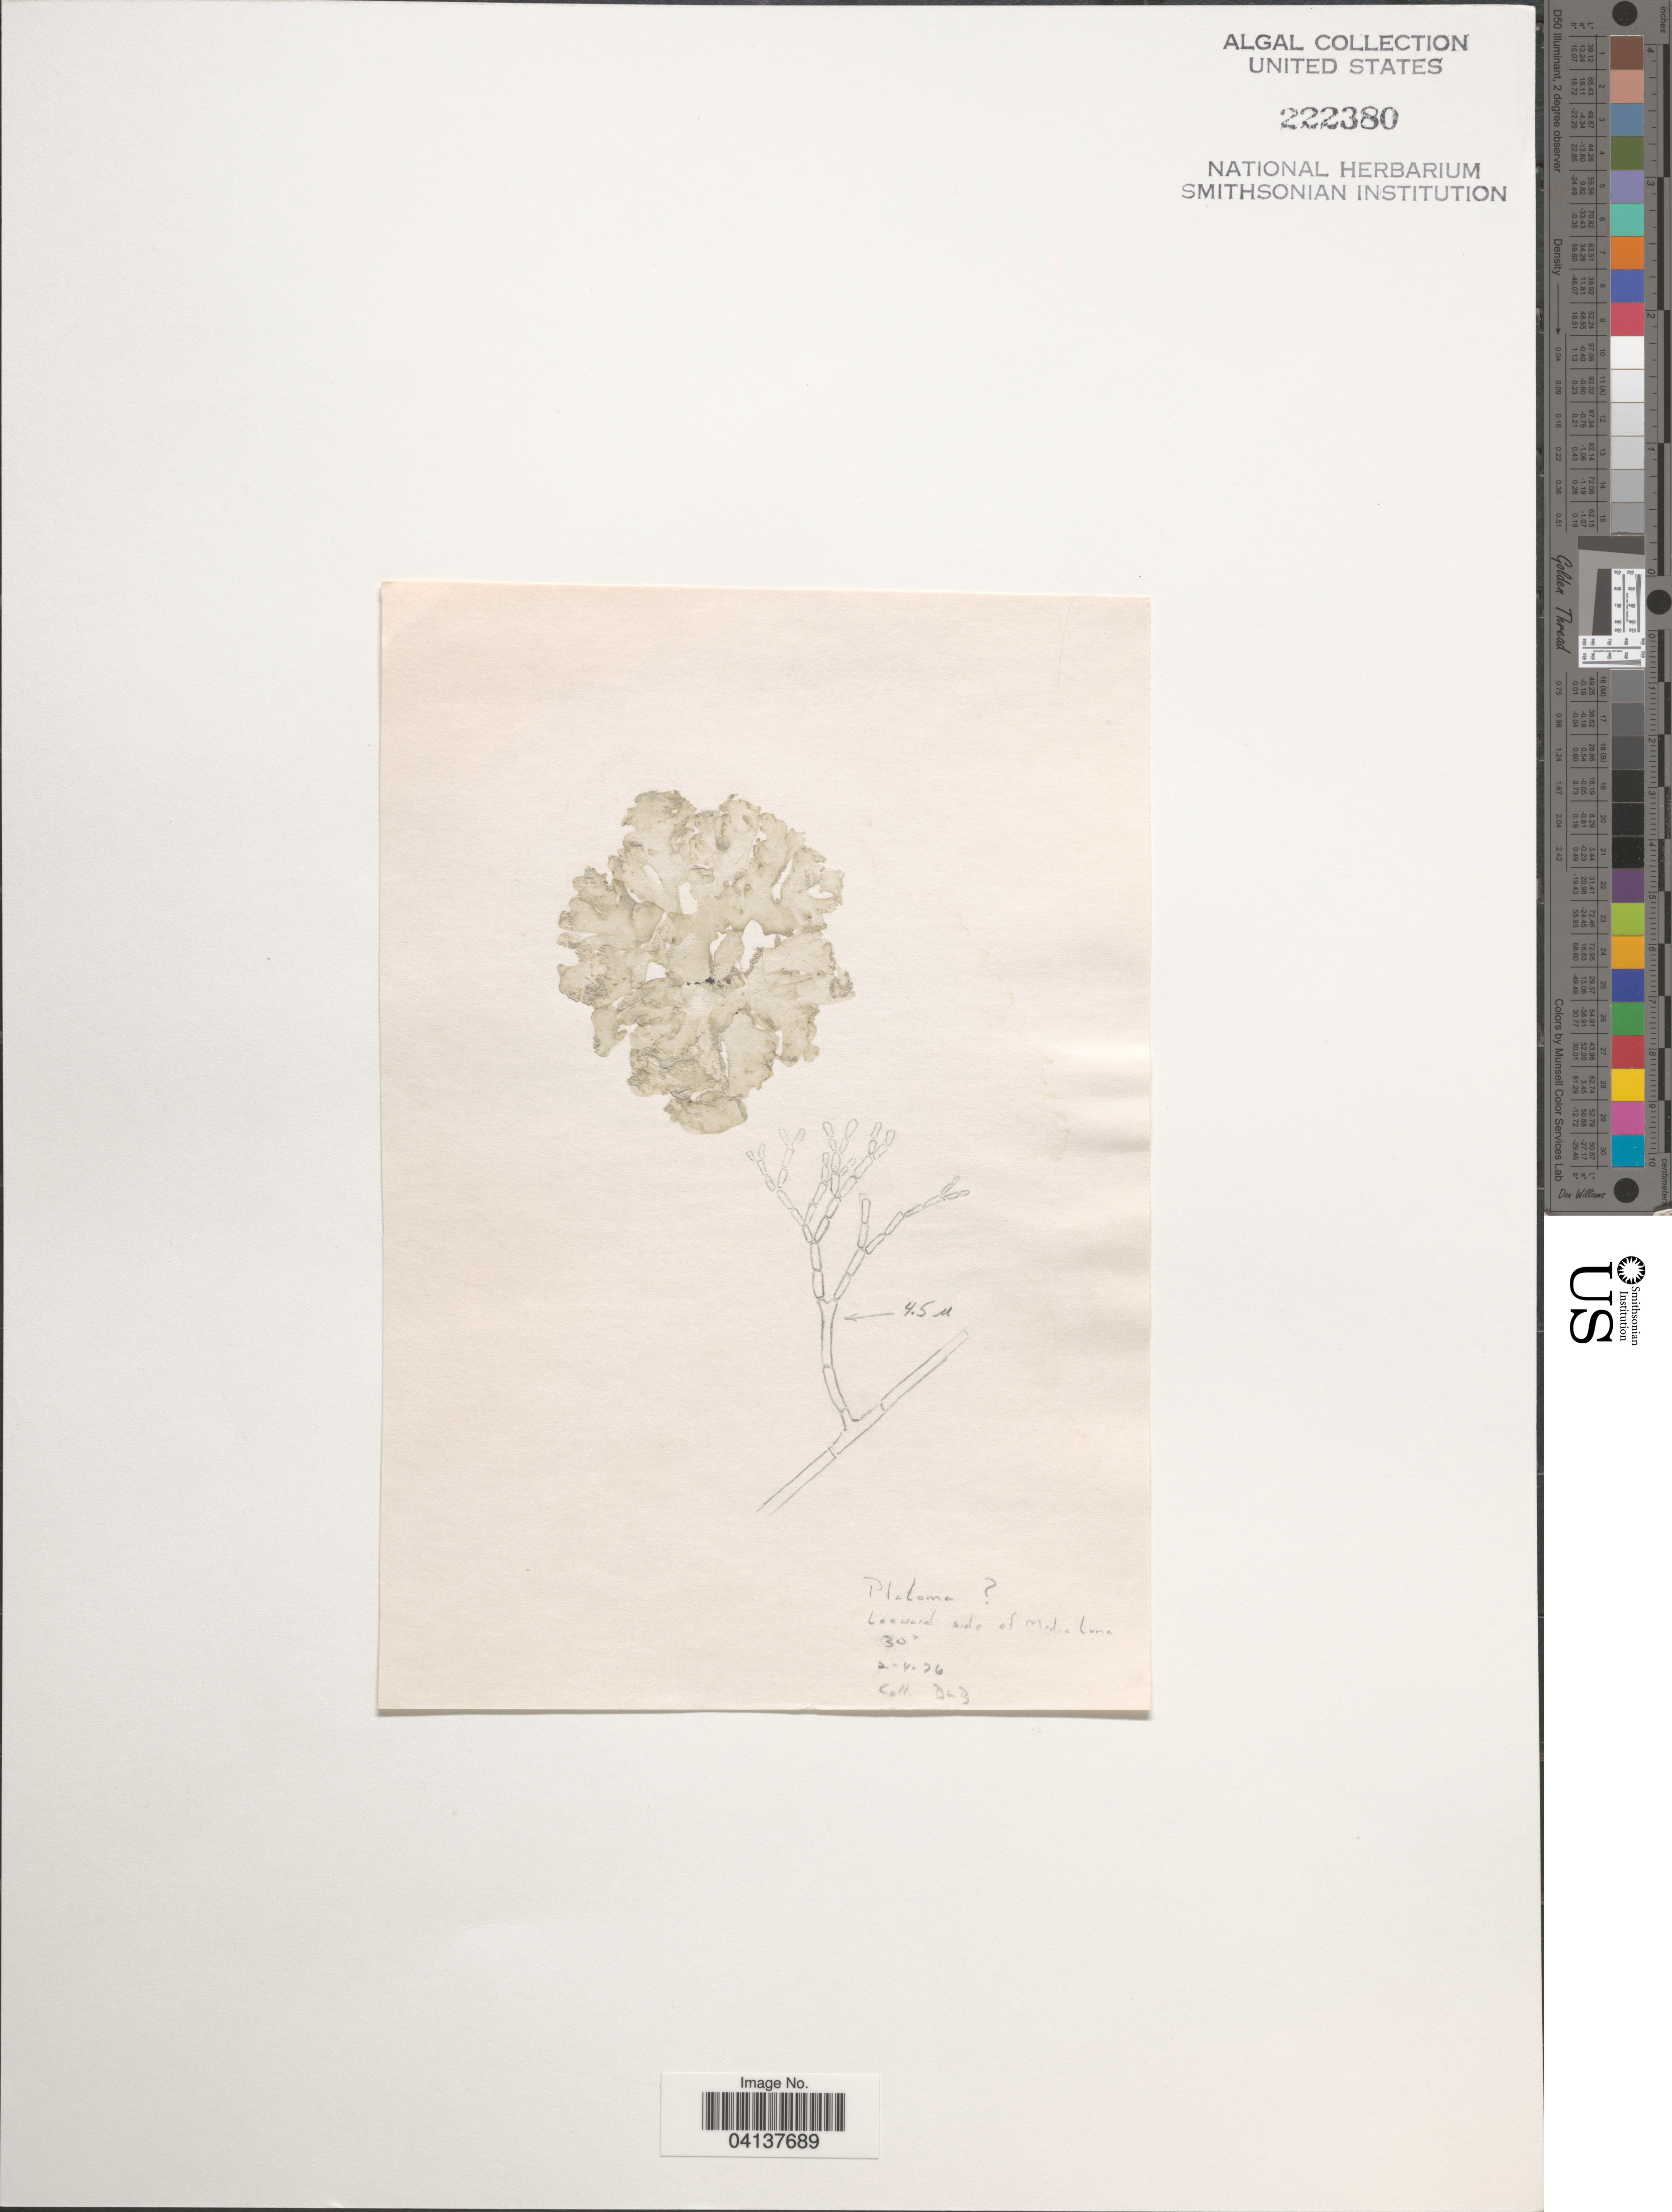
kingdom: Plantae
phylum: Rhodophyta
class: Florideophyceae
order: Nemastomatales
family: Nemastomataceae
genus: Nemastoma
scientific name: Nemastoma sp.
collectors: D. L. B.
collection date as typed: Transcribed d/m/y: 2/4/76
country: Puerto Rico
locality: Leeward side of Media Luna.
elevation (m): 9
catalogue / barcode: US 222380